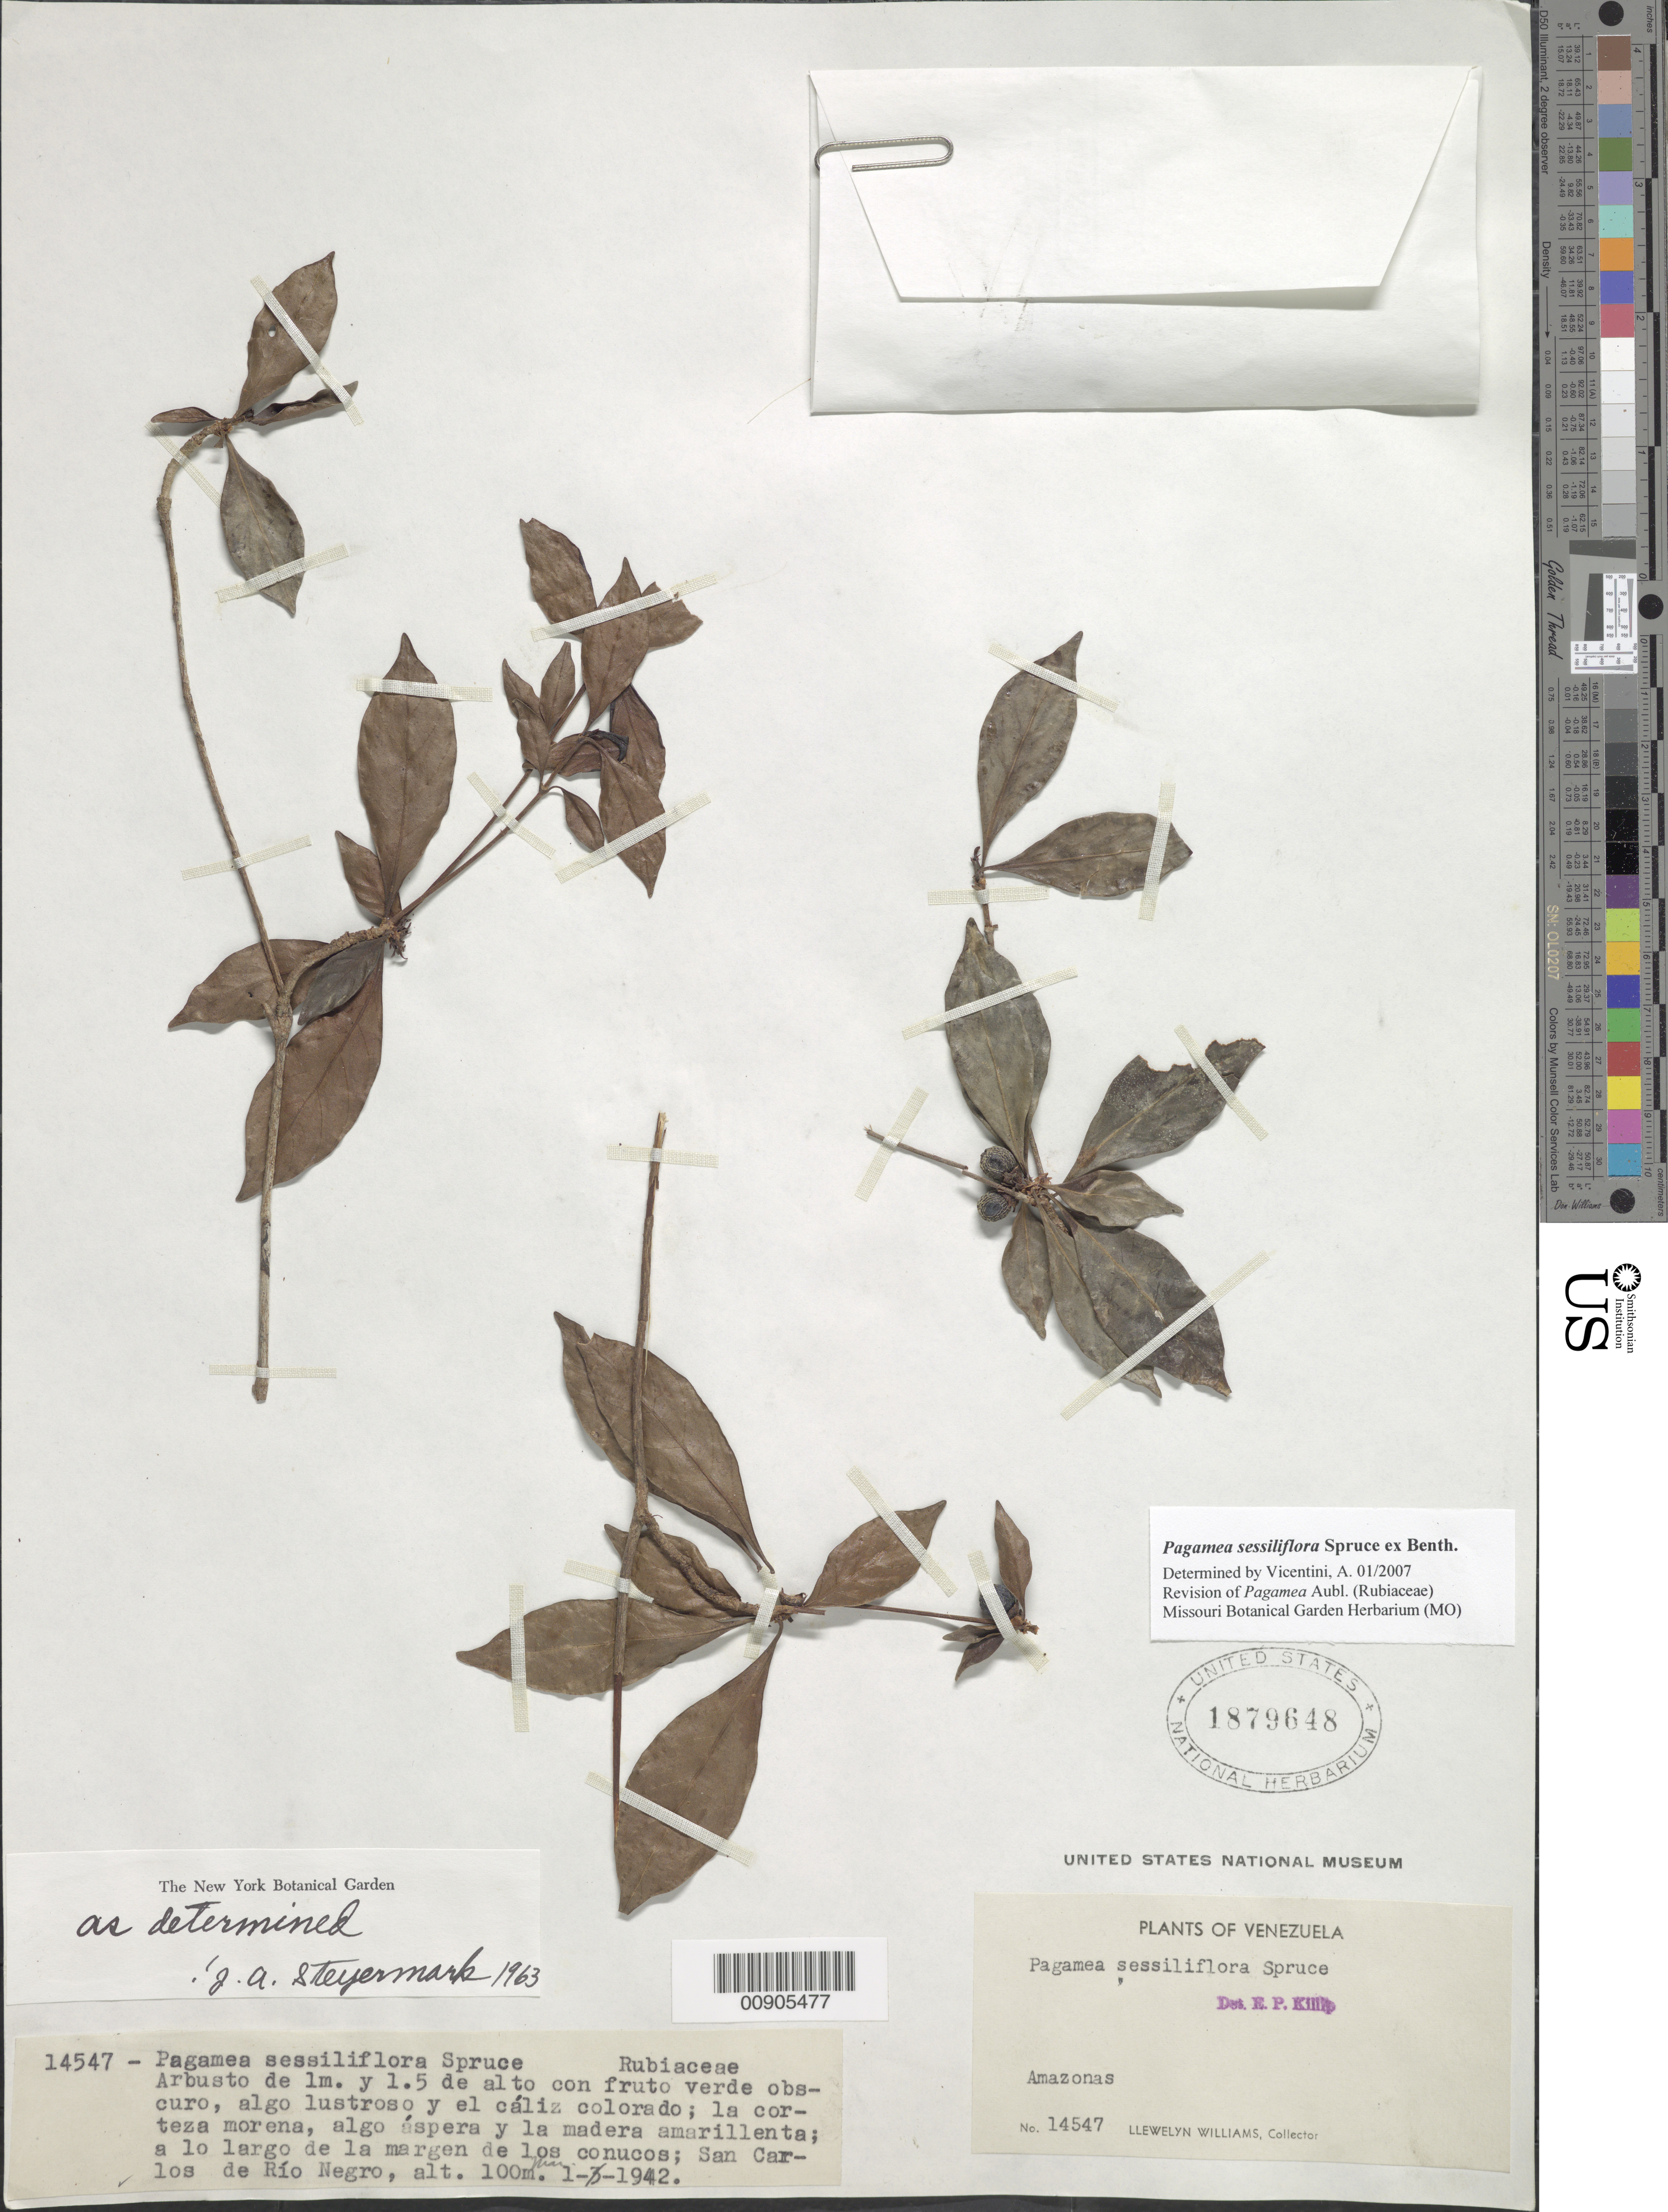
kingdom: Plantae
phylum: Tracheophyta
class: Magnoliopsida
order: Gentianales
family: Rubiaceae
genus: Pagamea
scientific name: Pagamea sessiliflora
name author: Spruce ex Benth.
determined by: Vicentini, A.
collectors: Ll. Williams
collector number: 14547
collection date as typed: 1-Mar-42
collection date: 1942-03-01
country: Venezuela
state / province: Amazonas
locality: San Carlos de Río Negro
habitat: Margen de los conucos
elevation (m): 100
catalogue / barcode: US 1879648